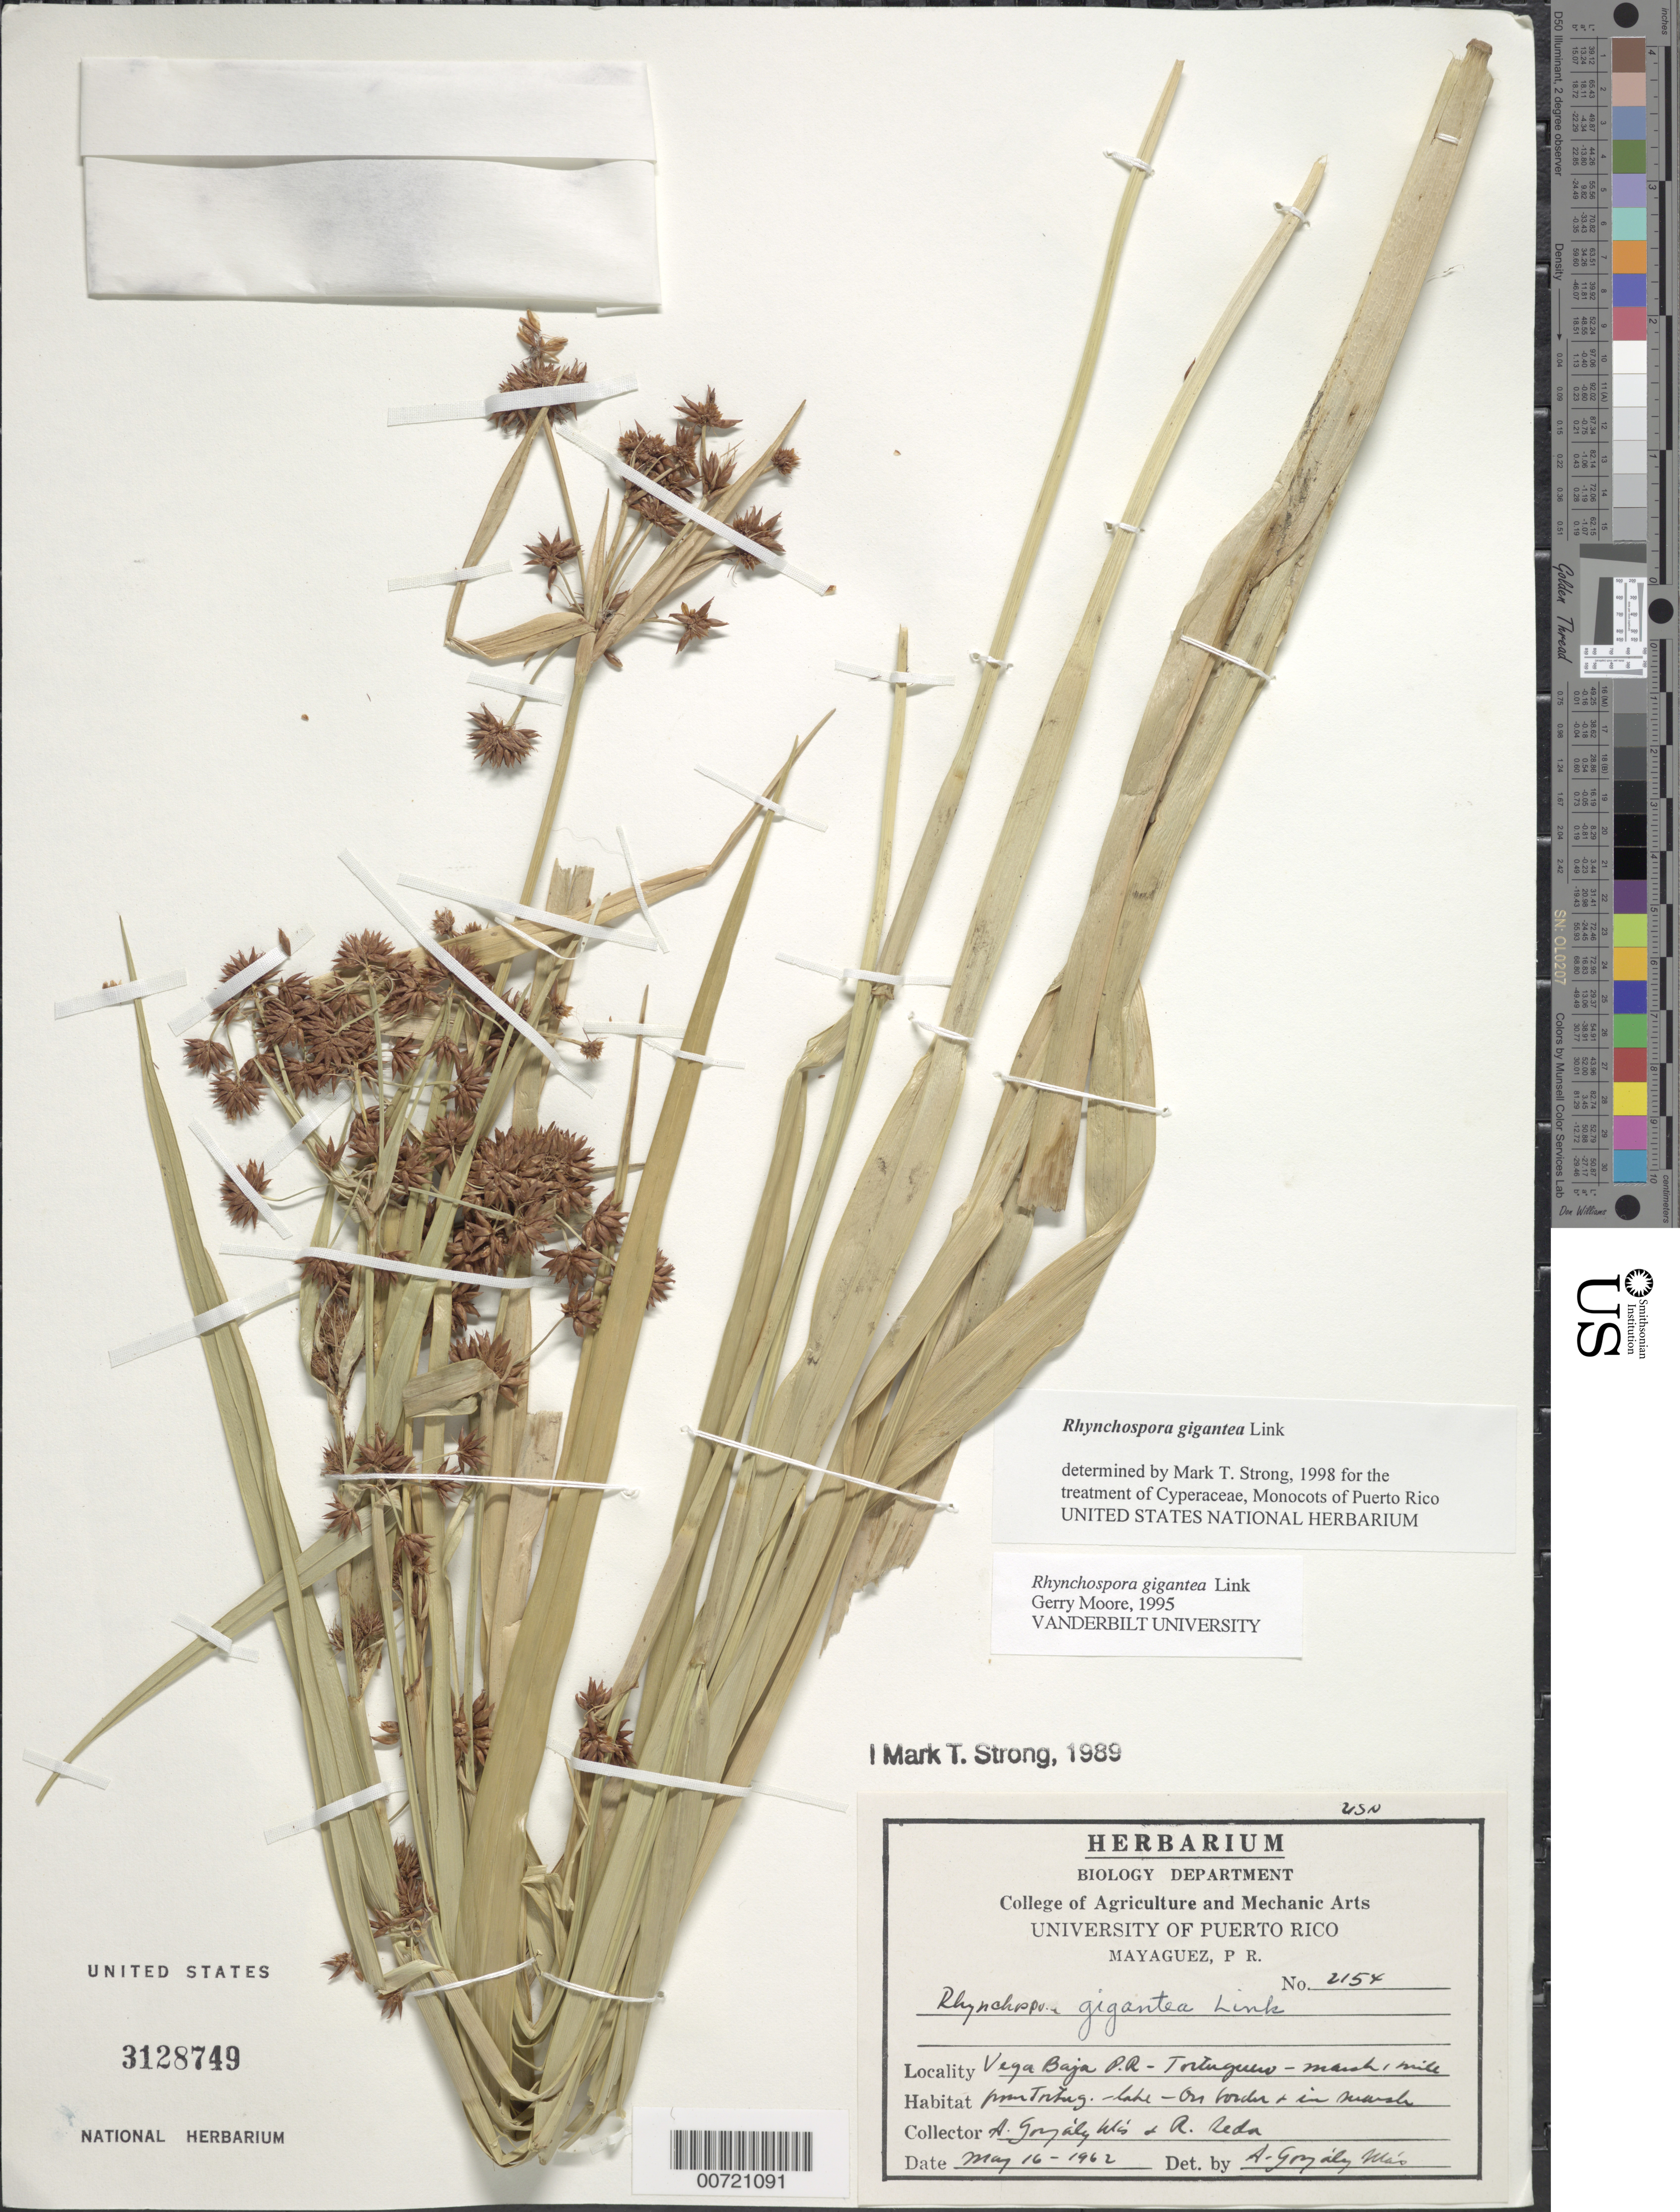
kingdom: Plantae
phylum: Tracheophyta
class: Liliopsida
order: Poales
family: Cyperaceae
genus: Rhynchospora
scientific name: Rhynchospora gigantea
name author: Link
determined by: Strong, M. T., (US), Smithsonian Institution - National Museum of Natural History (UNITED STATES)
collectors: A. González Más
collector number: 2154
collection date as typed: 16 May 1962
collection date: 1962-05-16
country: Puerto Rico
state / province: Manatí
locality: Vega Baja: Tortuguero, 1 mi. from Tortuguero Lake.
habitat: Marsh.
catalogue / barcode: US 3128749